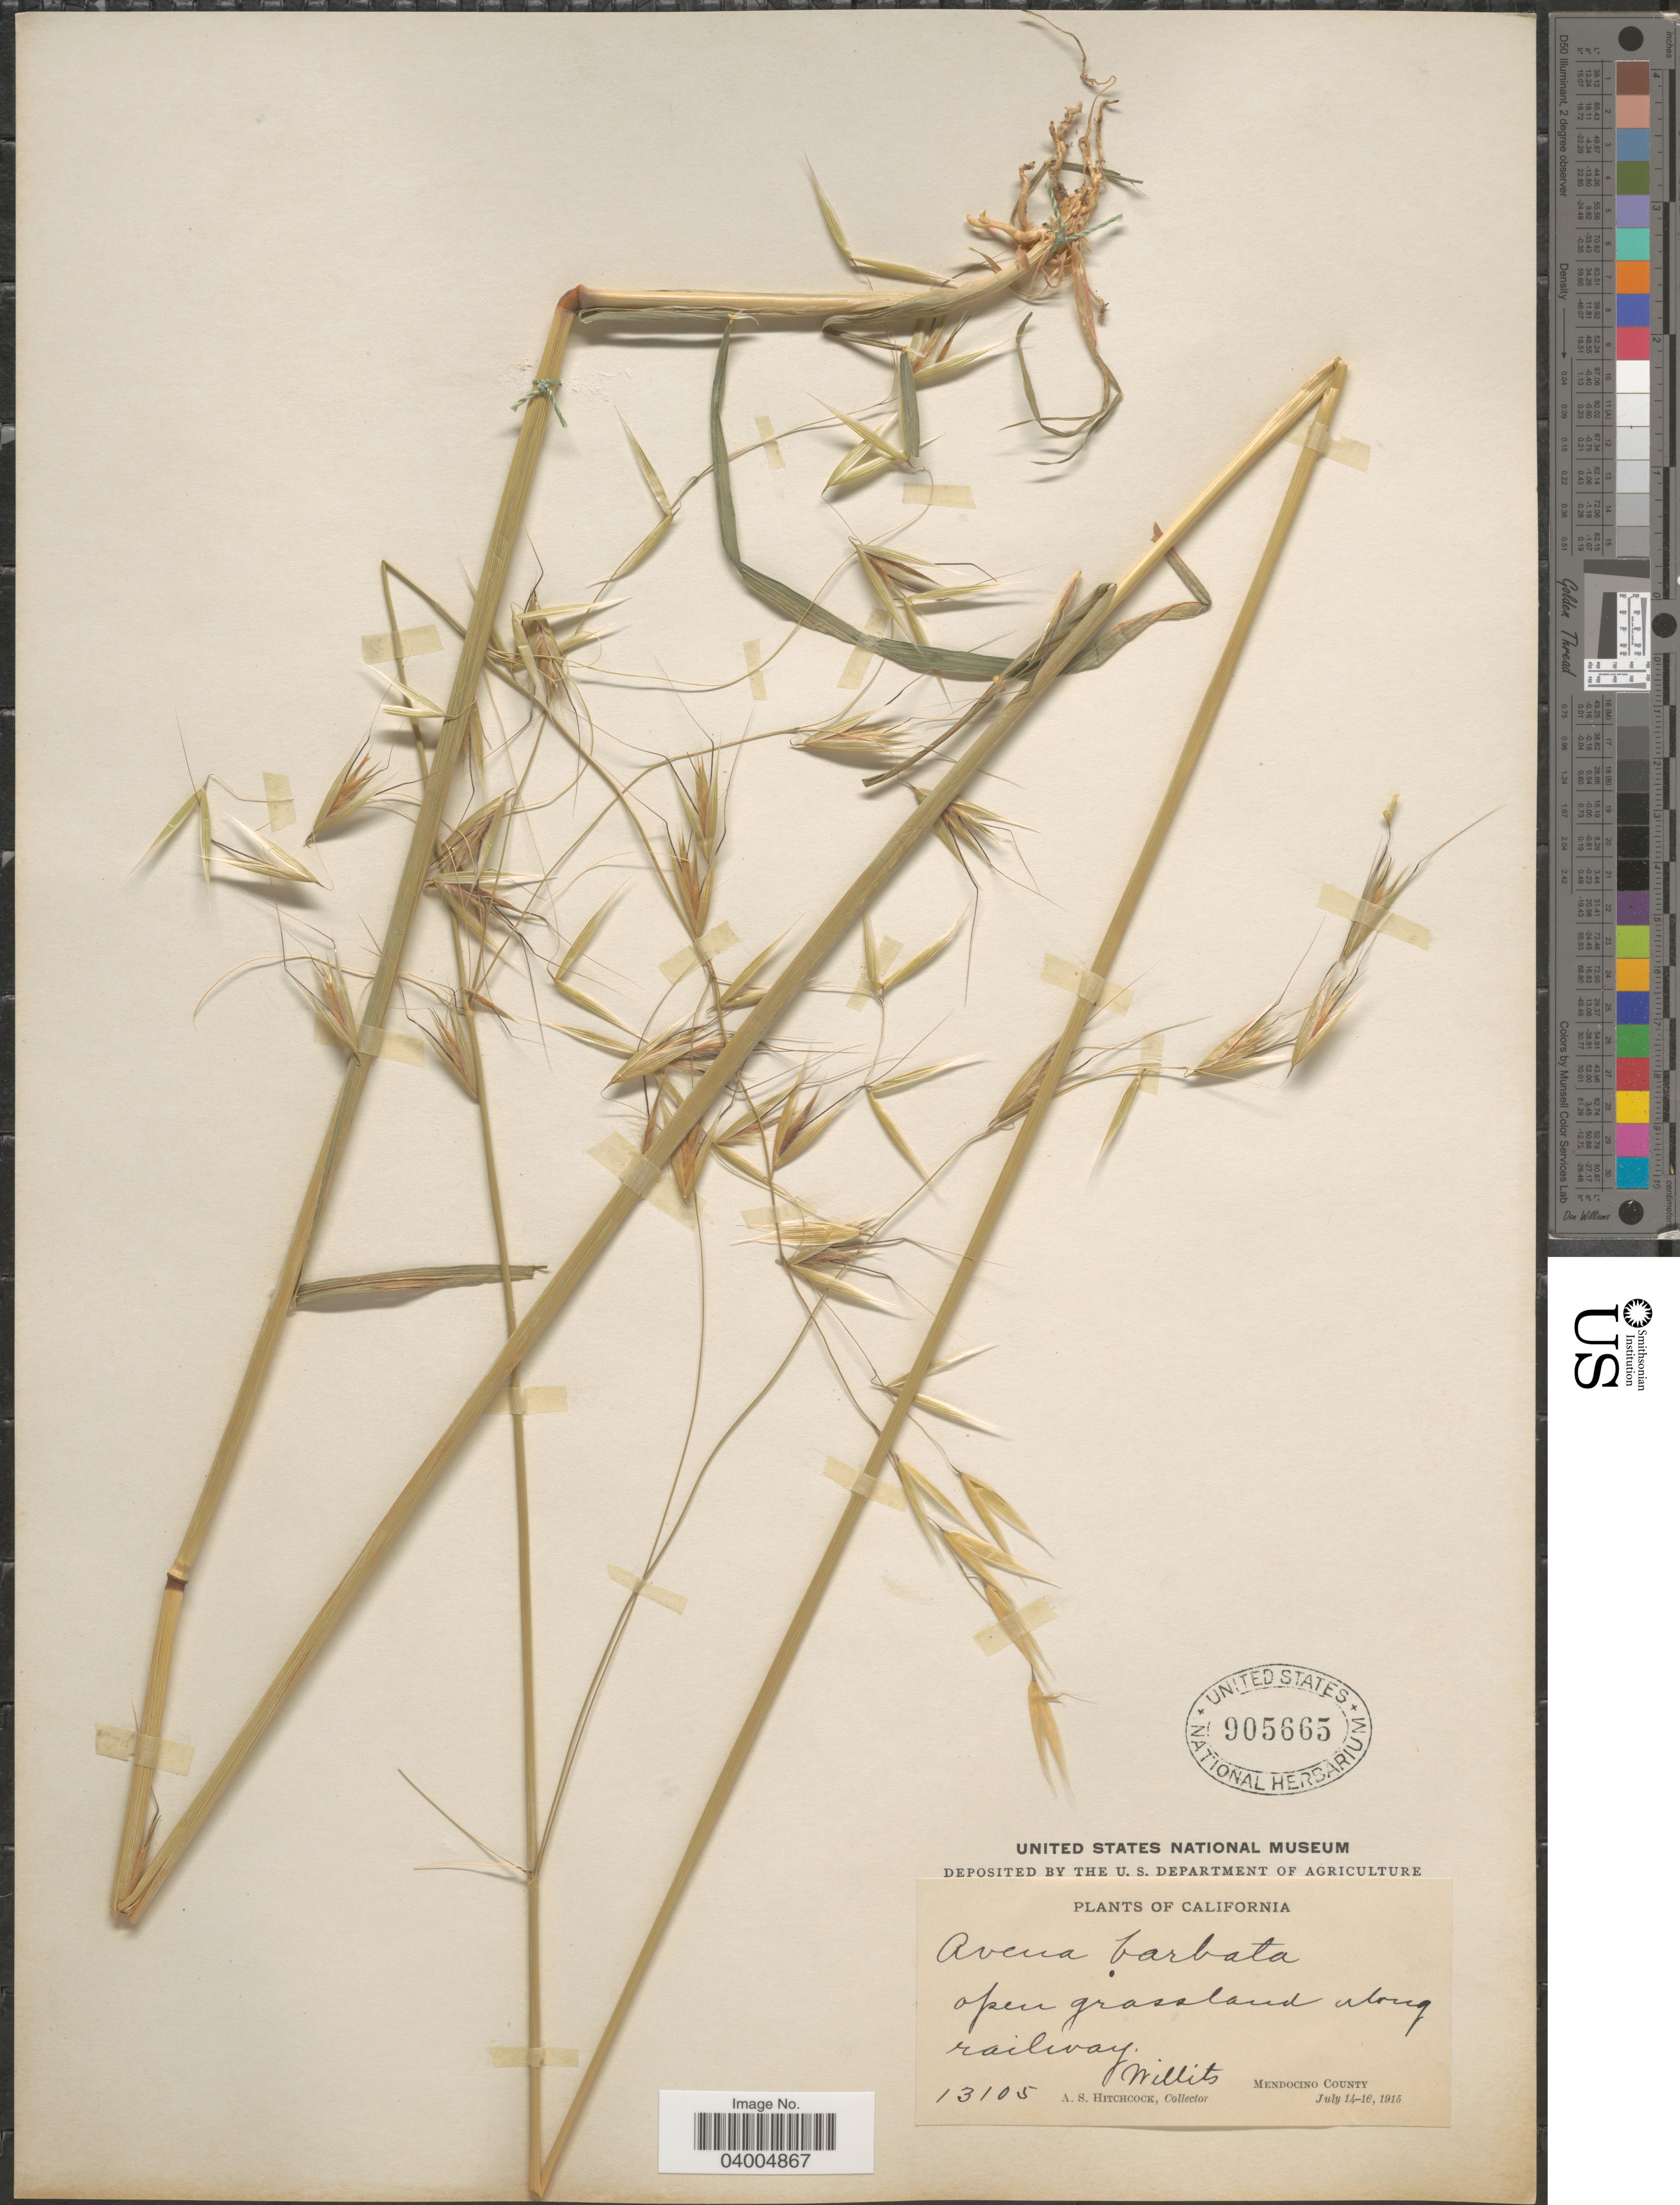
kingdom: Plantae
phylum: Tracheophyta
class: Liliopsida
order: Poales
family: Poaceae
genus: Avena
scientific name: Avena barbata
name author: Pott ex Link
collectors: A. S. Hitchcock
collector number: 13105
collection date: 1915-07-14/1915-07-16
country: United States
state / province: California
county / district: Mendocino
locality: Open grassland along railway Willits. Mendocino County.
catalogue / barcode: US 905665